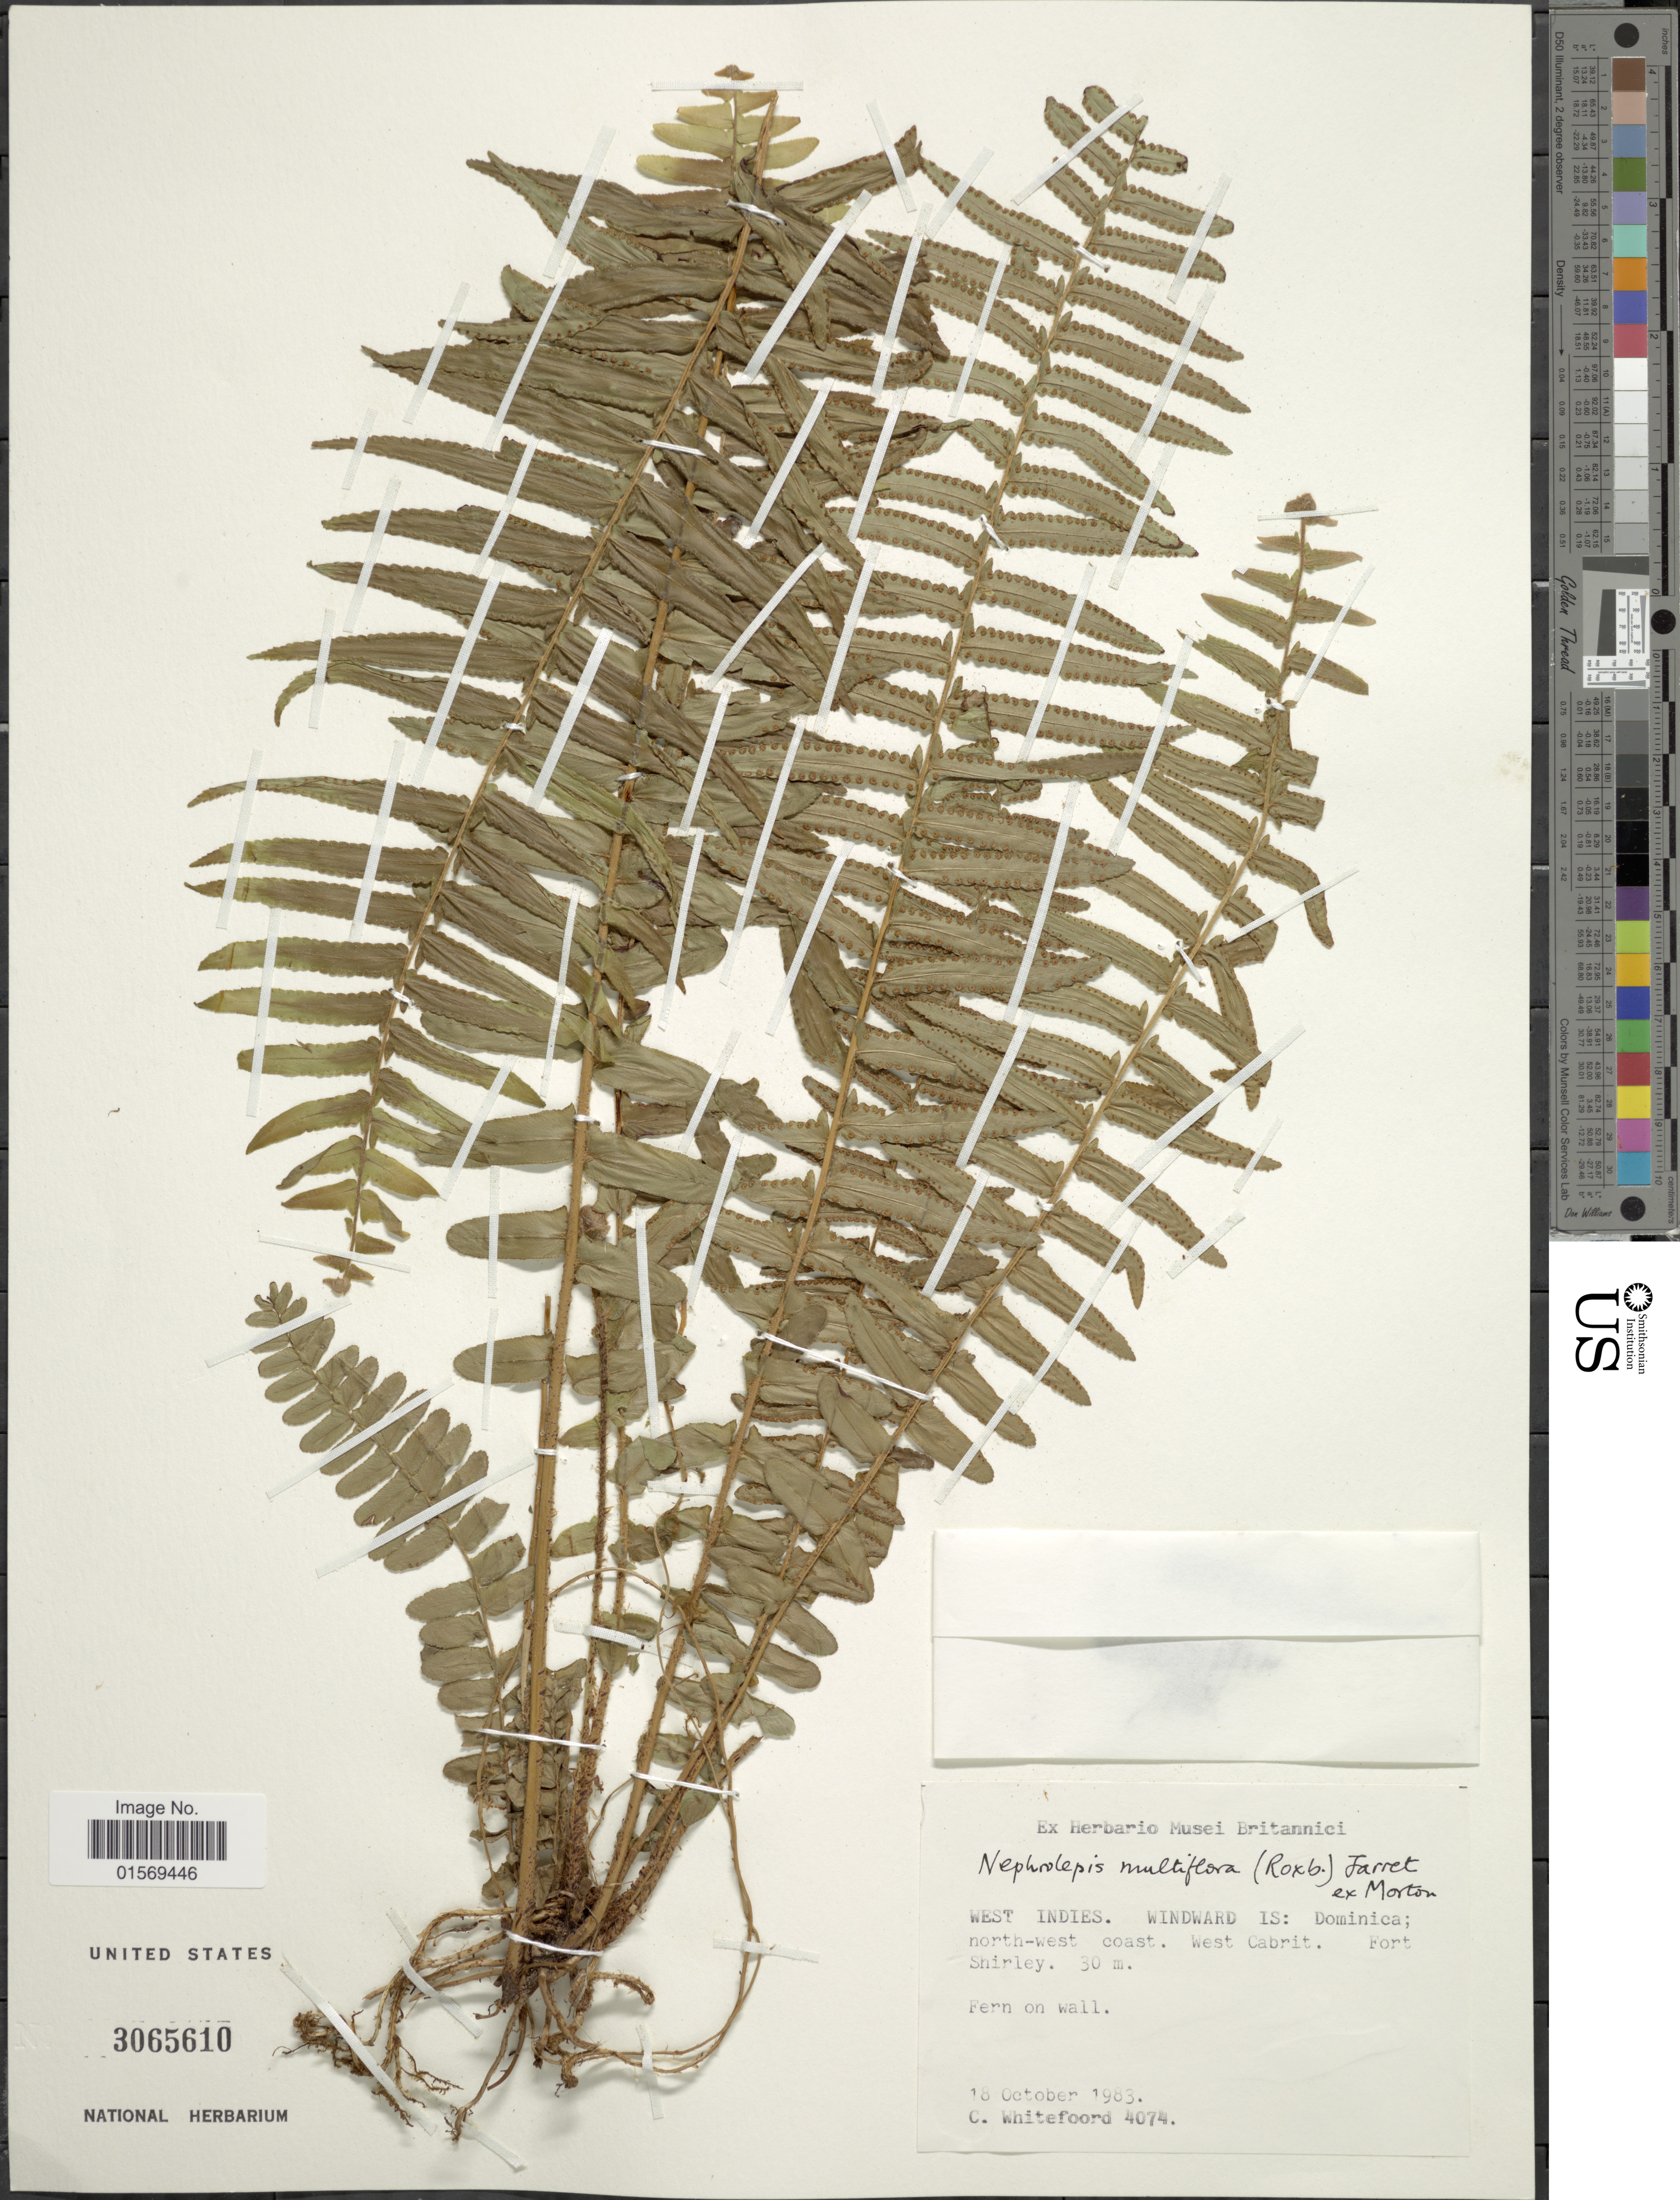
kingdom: Plantae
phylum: Tracheophyta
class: Polypodiopsida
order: Polypodiales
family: Nephrolepidaceae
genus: Nephrolepis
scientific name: Nephrolepis multiflora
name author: (Roxb.) F.M. Jarrett ex C.V. Morton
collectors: C. Whitefoord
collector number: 4074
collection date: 1983-10-18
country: Dominica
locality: West Indies. Windward Is: Dominica; north-west coast. West Cabrit. Fort Shirley.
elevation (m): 30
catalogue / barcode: US 3065610